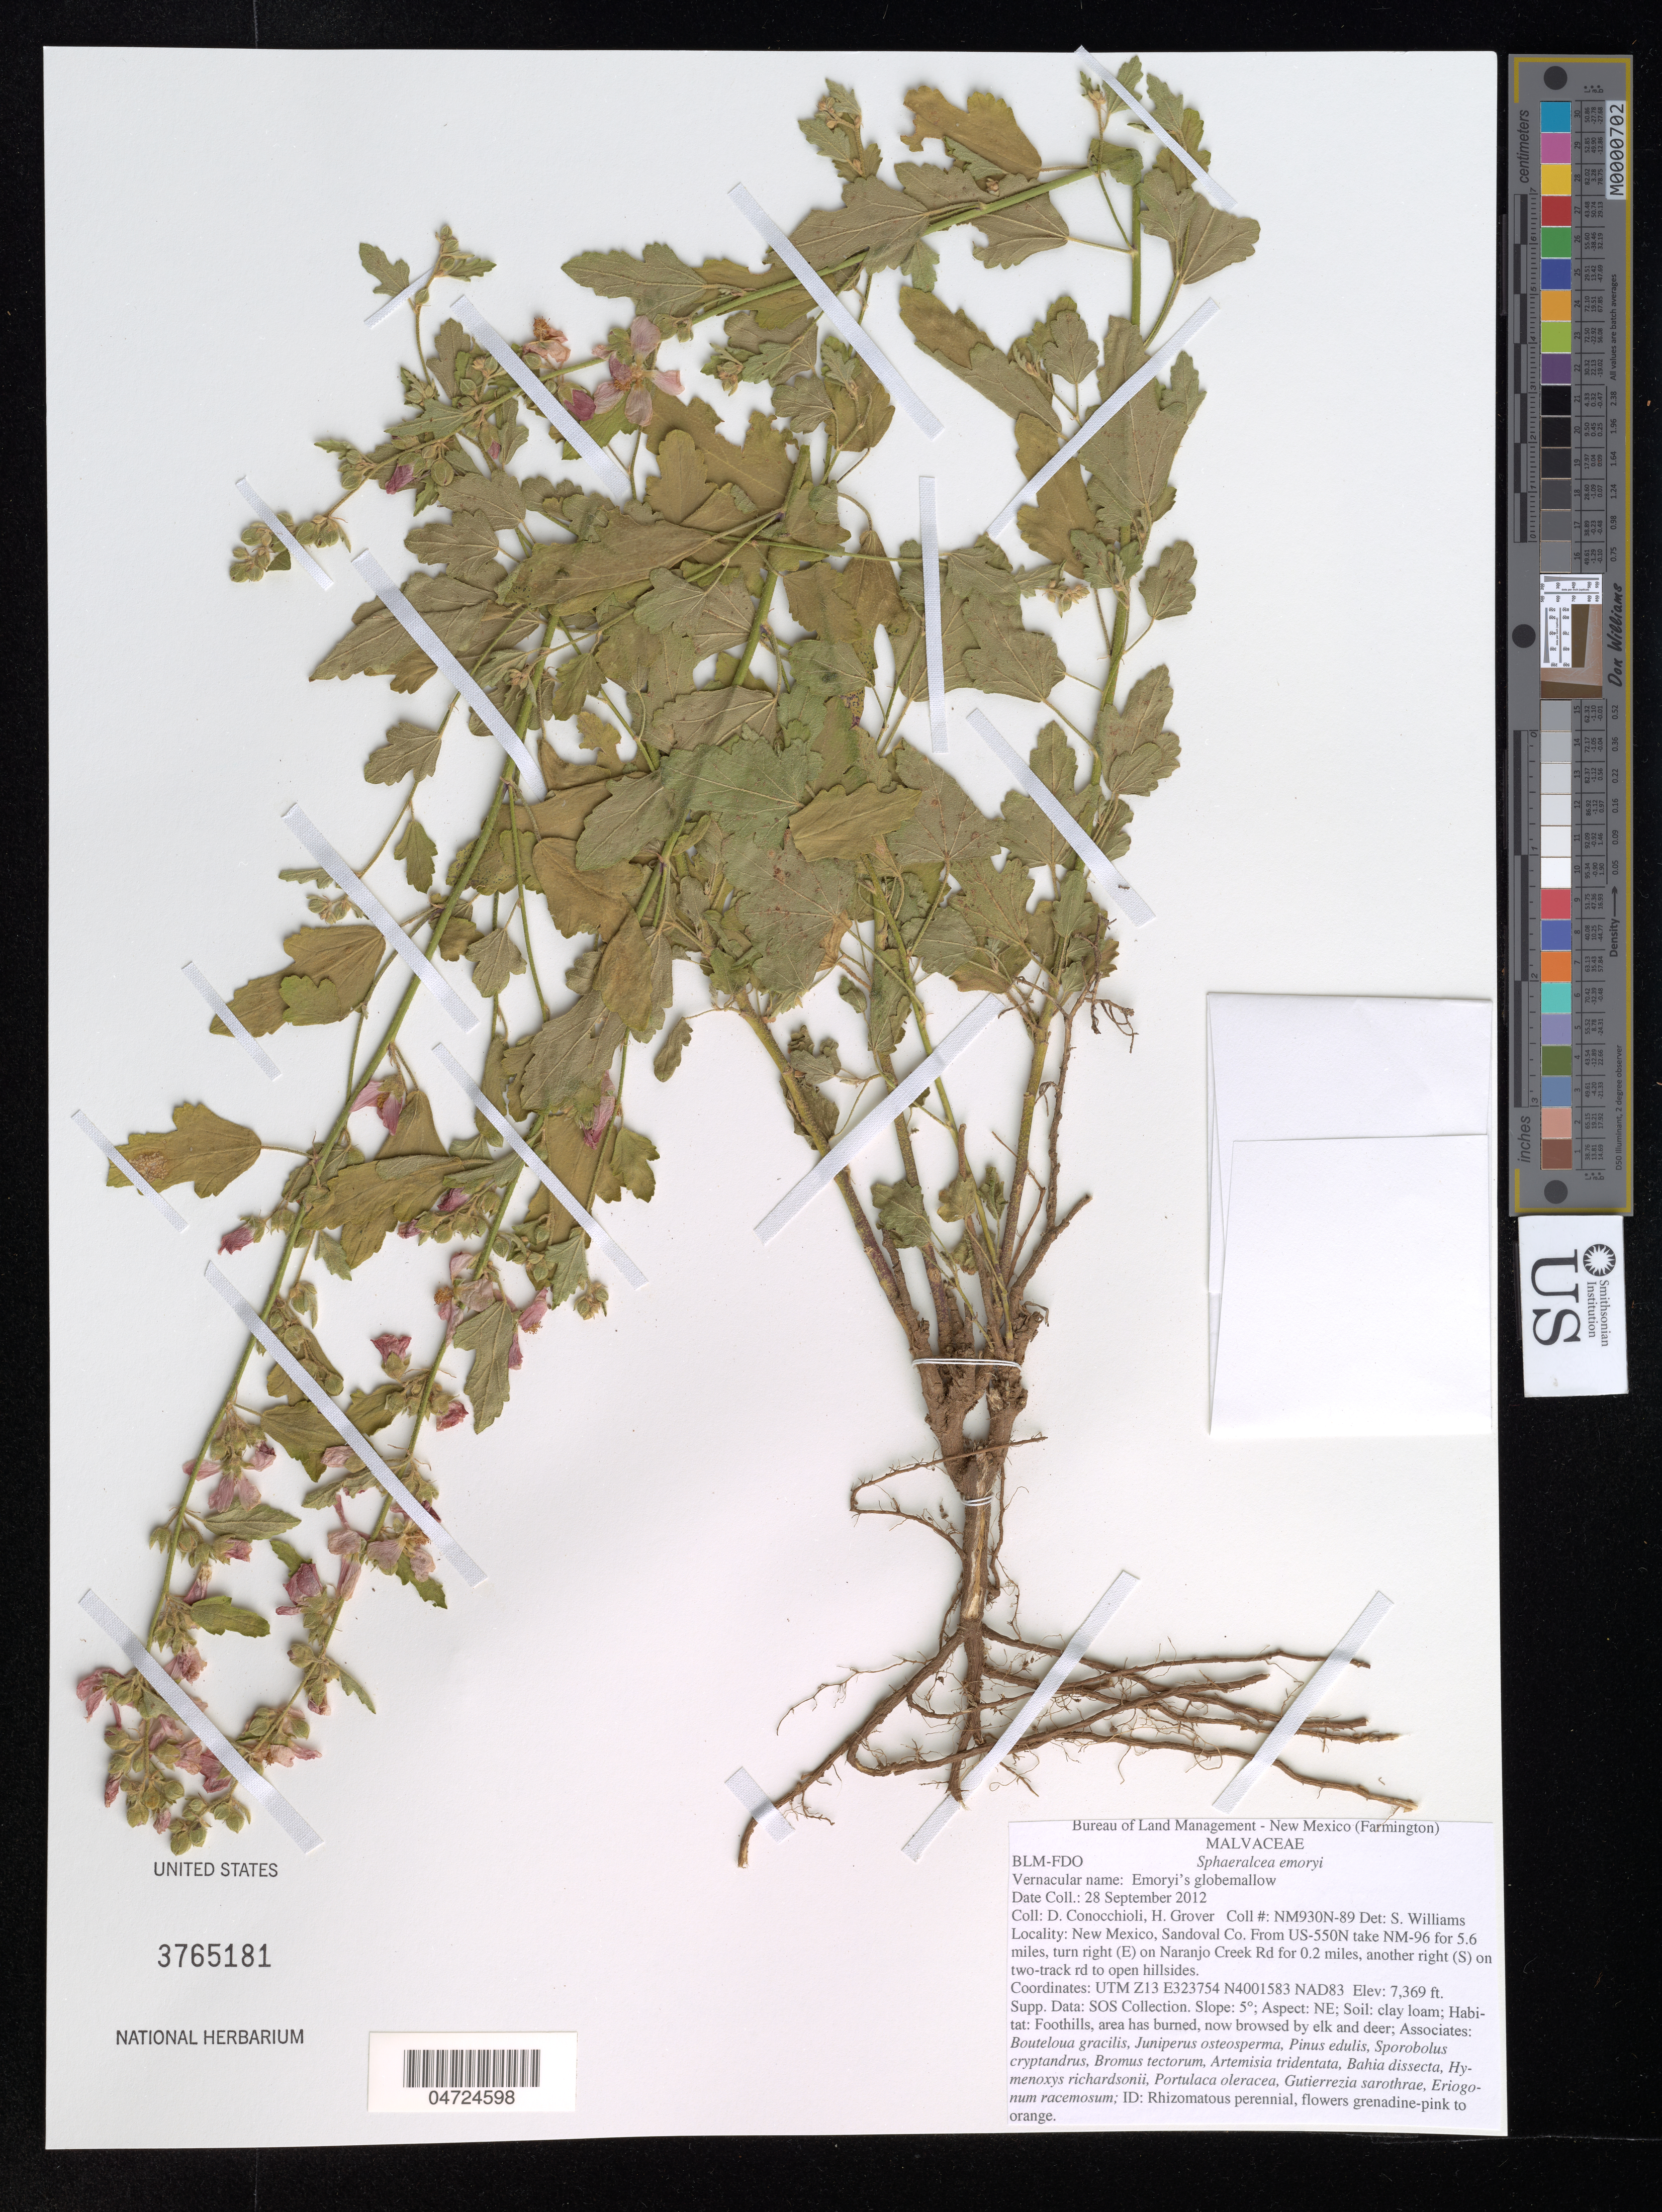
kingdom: Plantae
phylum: Tracheophyta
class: Magnoliopsida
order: Malvales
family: Malvaceae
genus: Sphaeralcea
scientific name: Sphaeralcea emoryi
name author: Torr. & A. Gray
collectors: D. Conocchioli & H. Grover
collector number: NM930N-89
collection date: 2012-09-28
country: United States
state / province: New Mexico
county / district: Sandoval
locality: Sandoval Co. From US-550N take NM-96 for 5.6 miles, turn right (E) on Naranjo Creek Rd for 0.2 miles, another right (S) on two-tracked rd to open hillsides. UTM Z13. NAD83.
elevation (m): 2246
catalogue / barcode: US 3765181